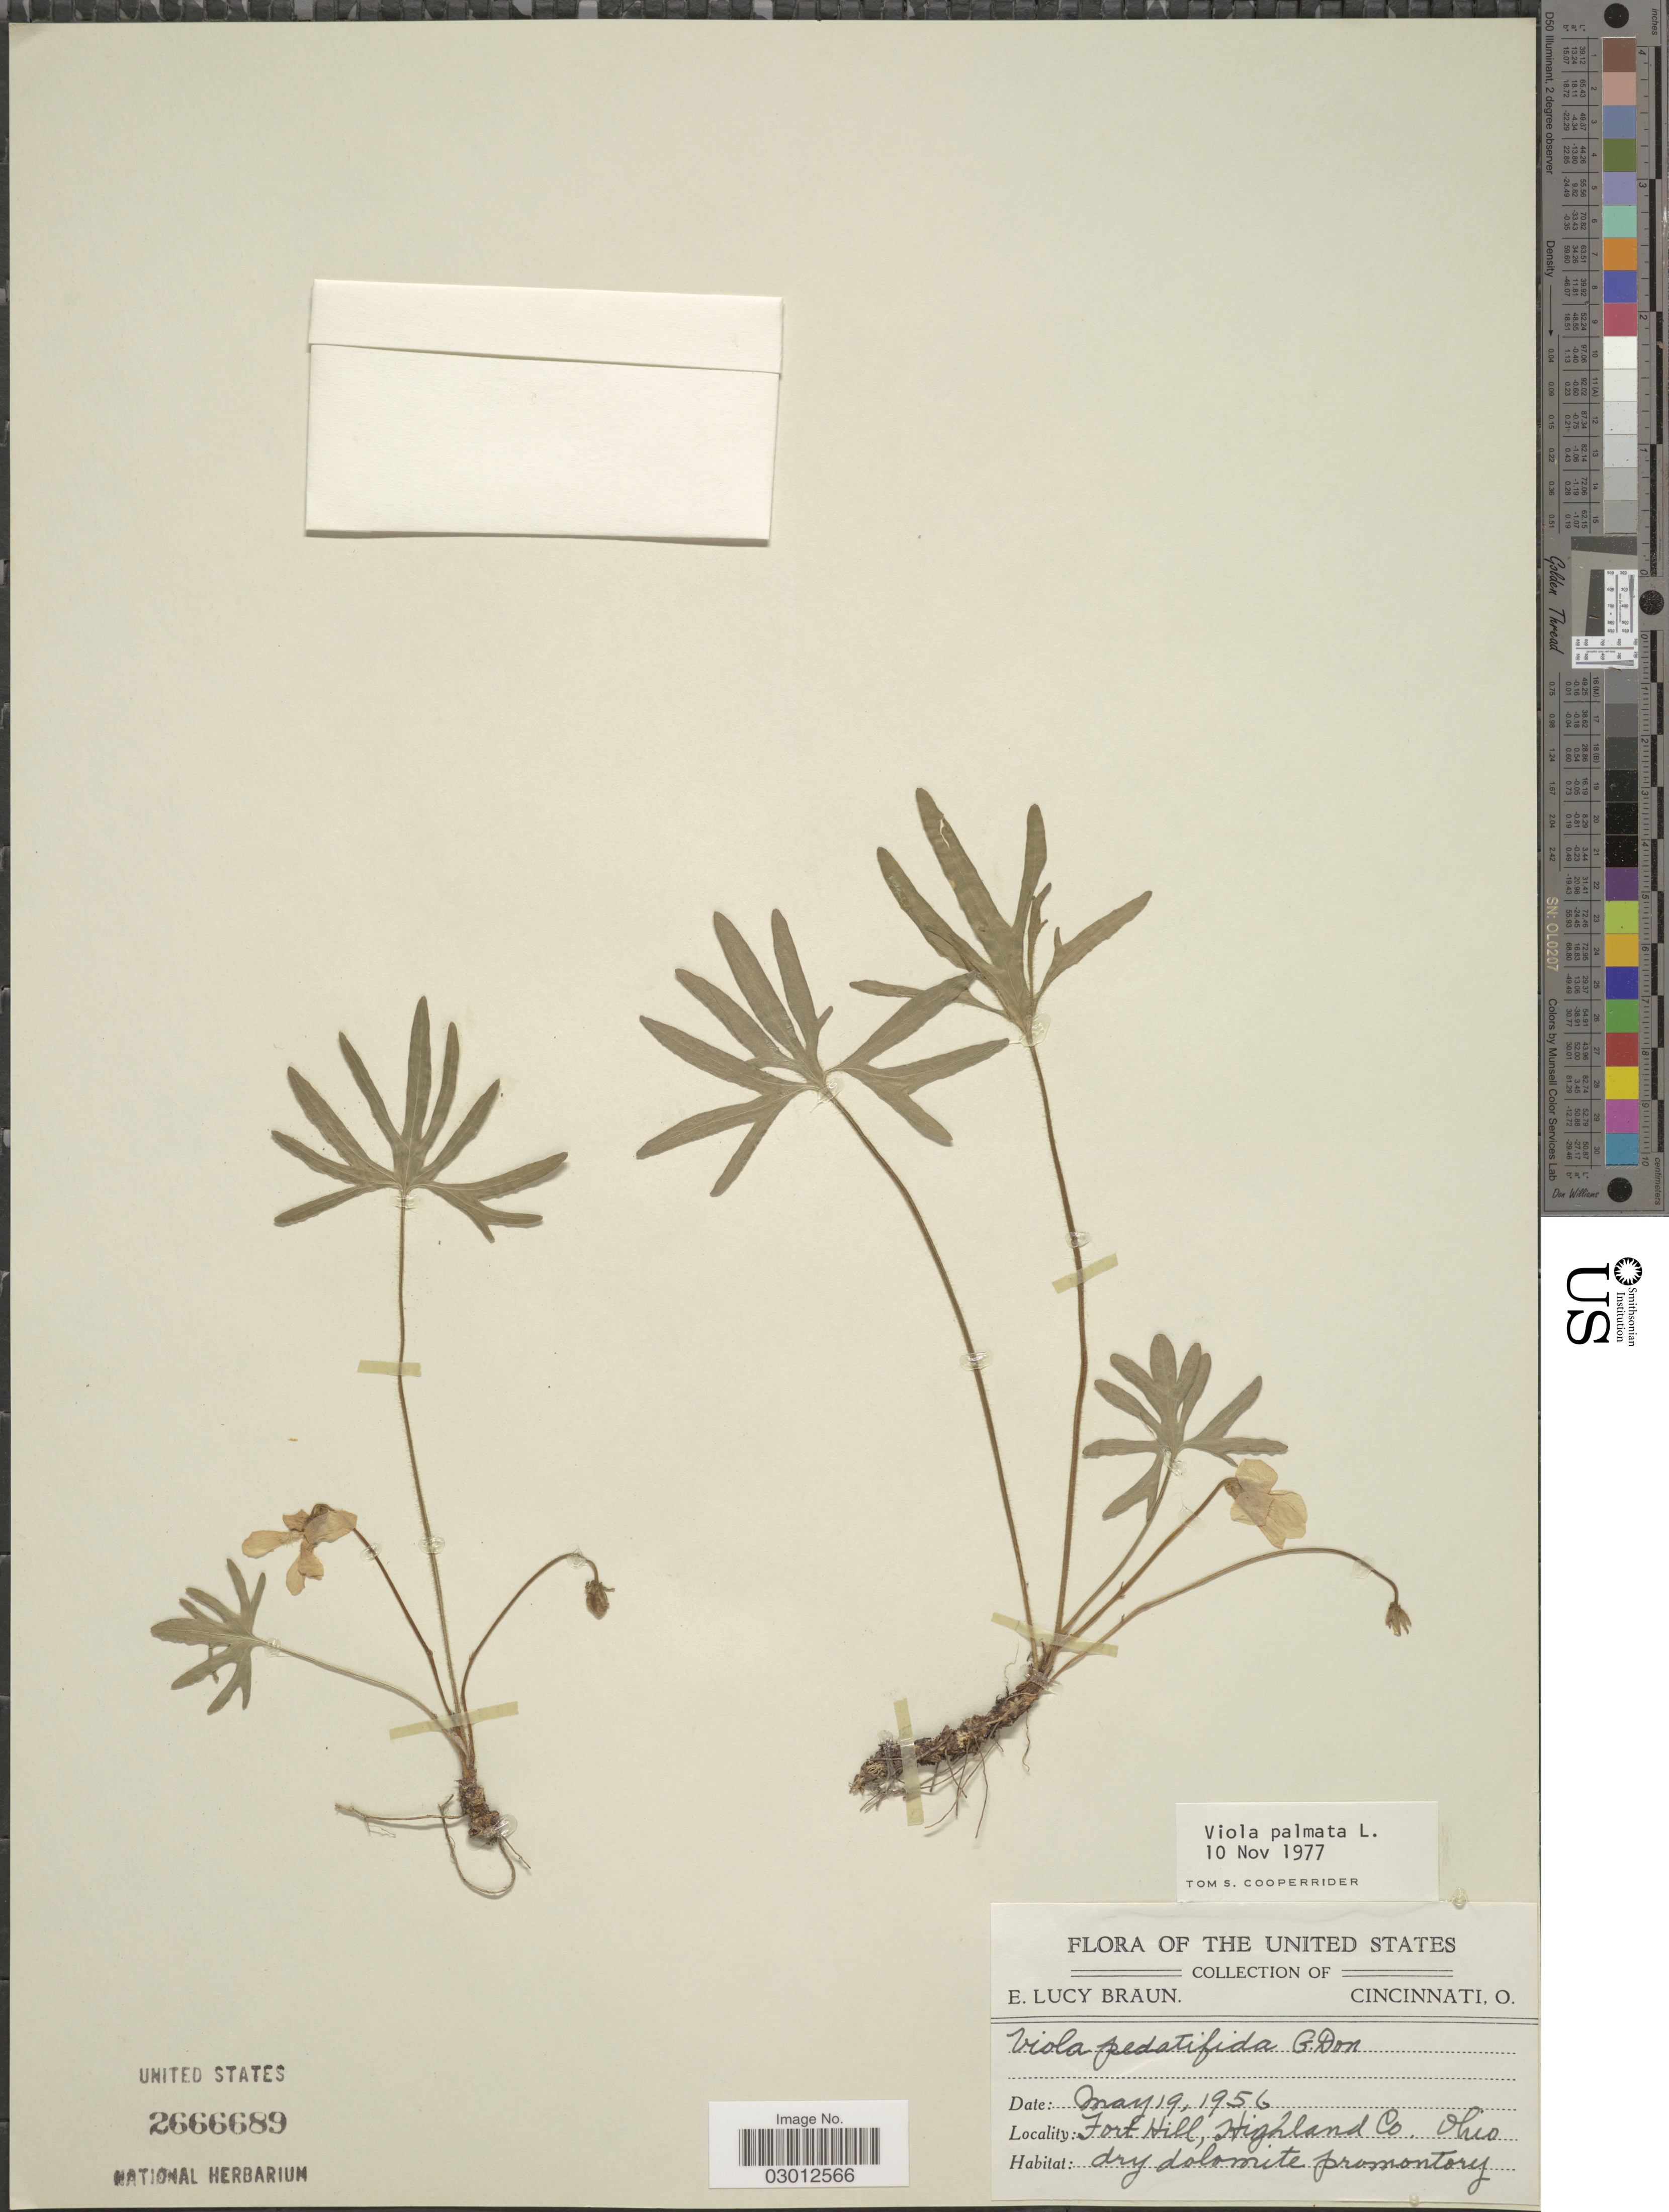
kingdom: Plantae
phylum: Tracheophyta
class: Magnoliopsida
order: Malpighiales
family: Violaceae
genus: Viola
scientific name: Viola palmata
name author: L.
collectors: E. L. Braun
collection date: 1956-05-19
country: United States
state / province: Ohio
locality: Fort Hill, Highland Co.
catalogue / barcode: US 2666689